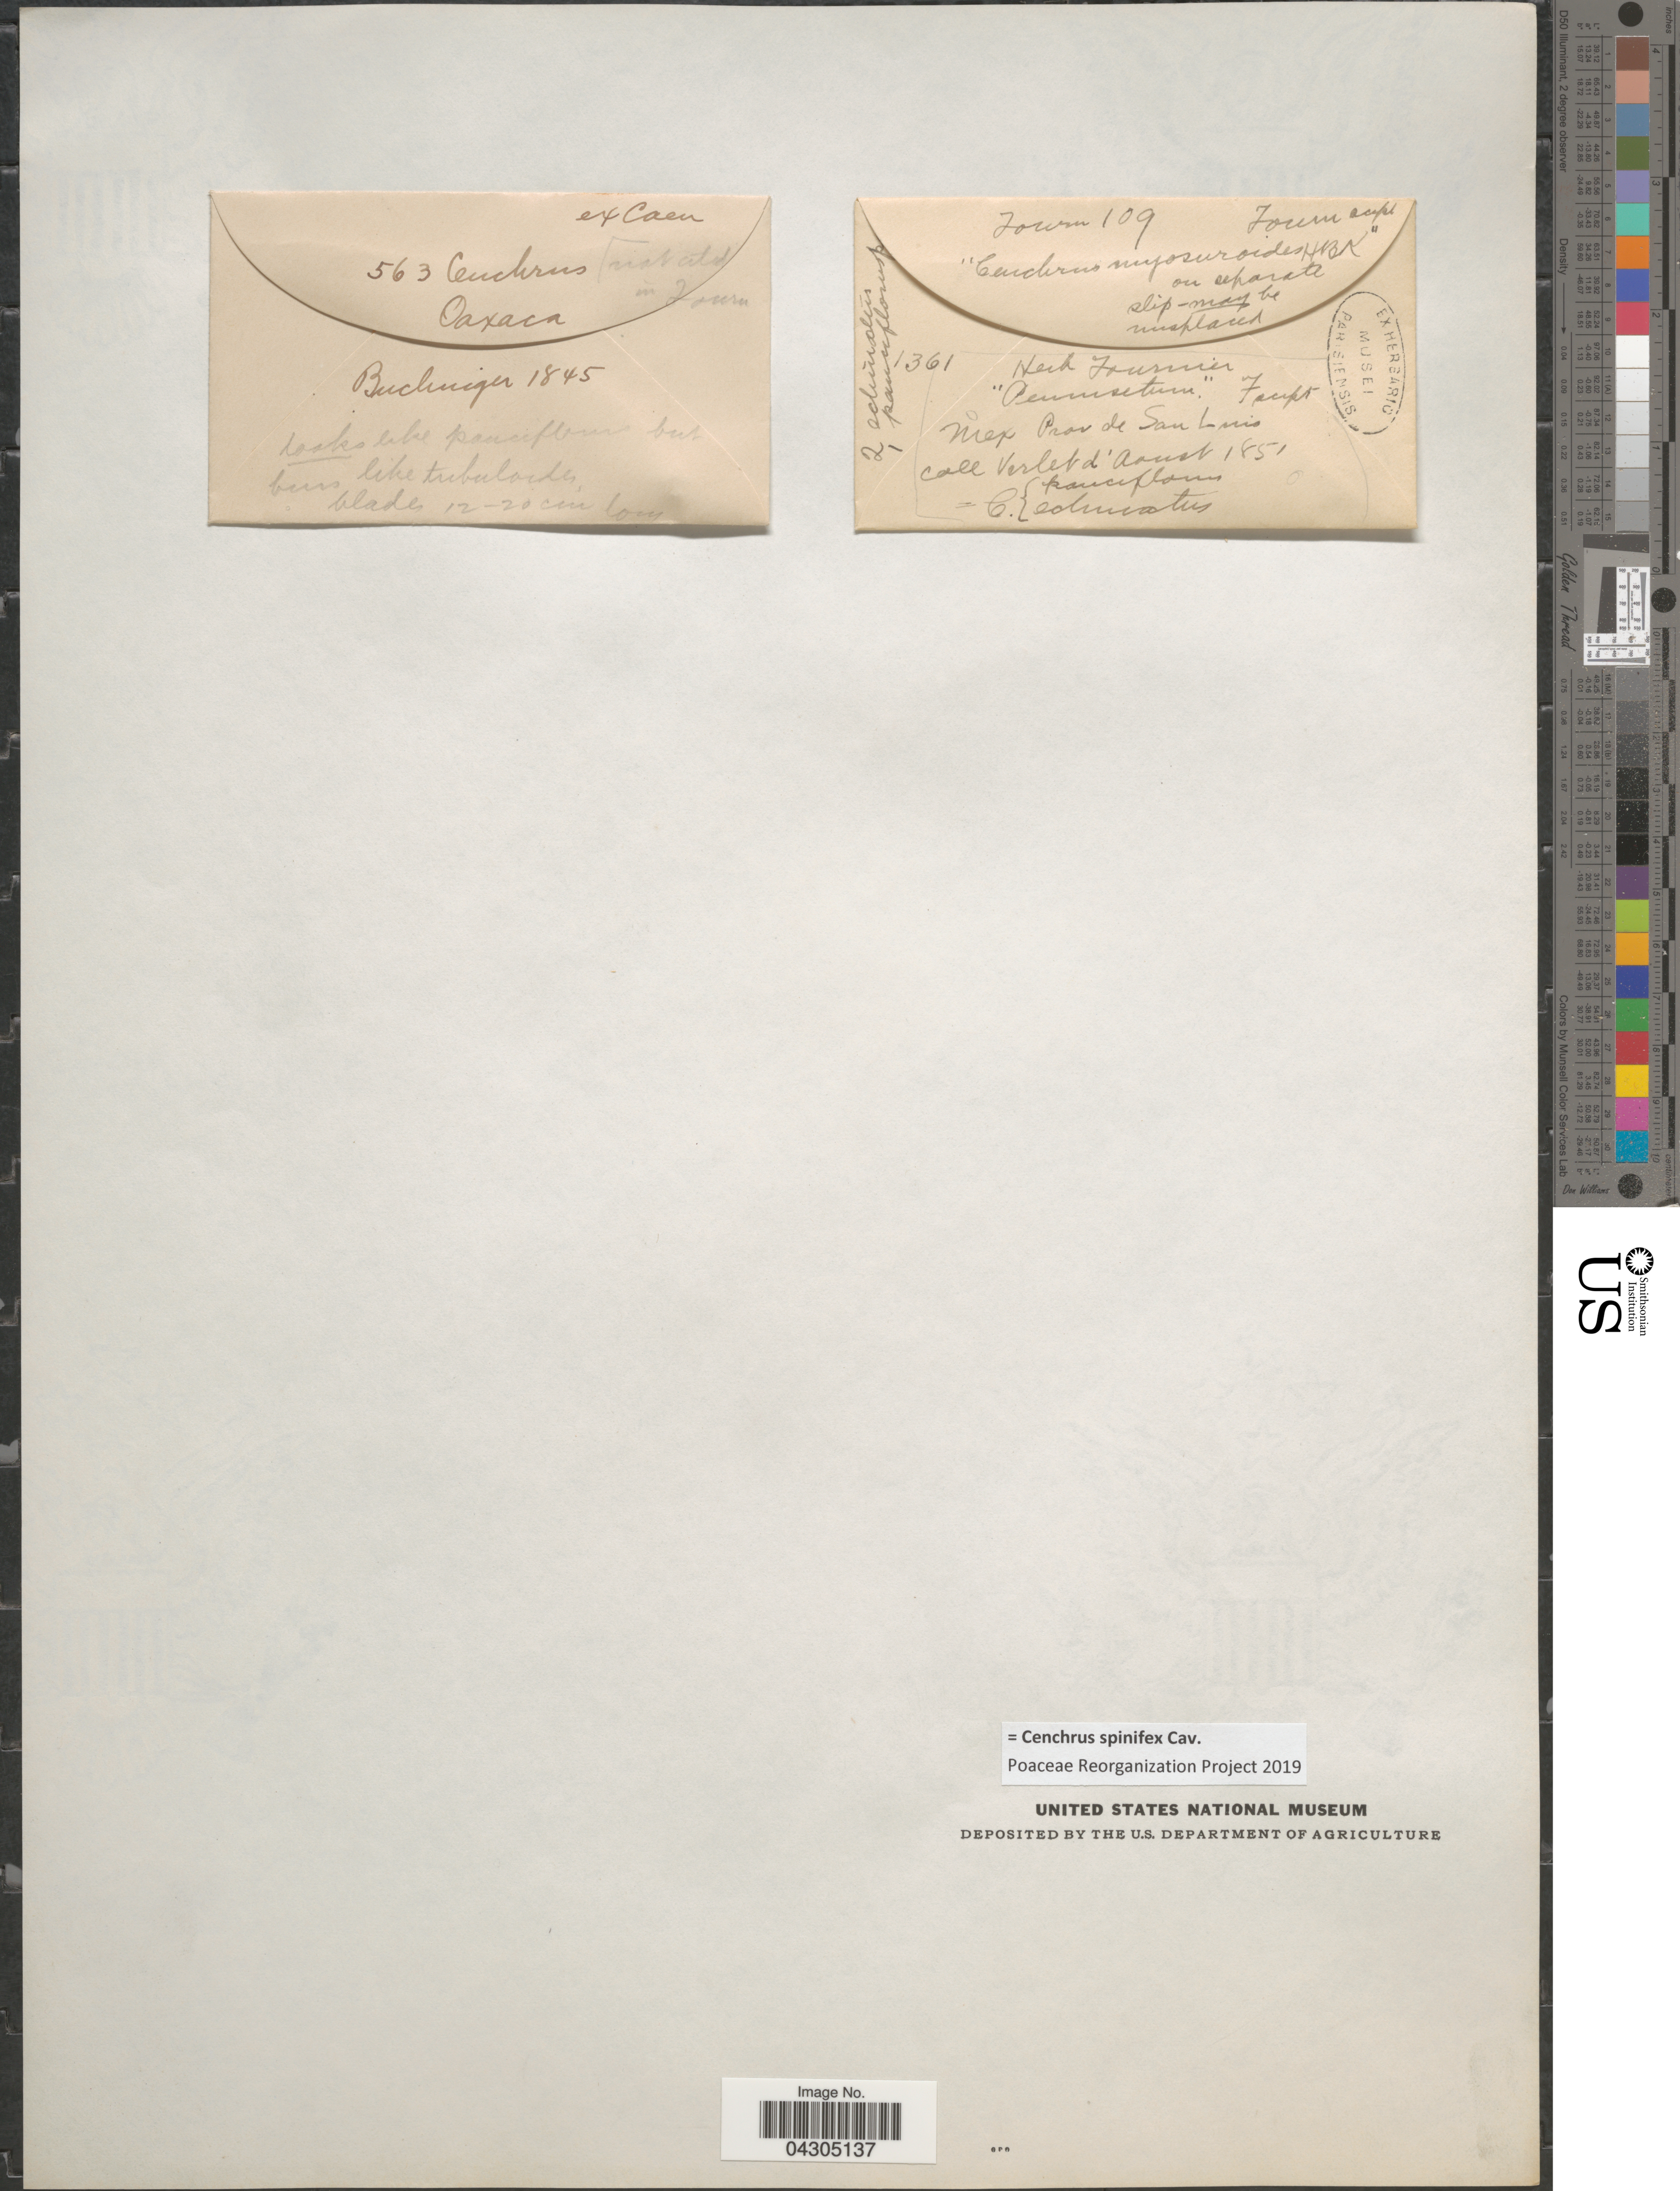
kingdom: Plantae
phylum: Tracheophyta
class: Liliopsida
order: Poales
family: Poaceae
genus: Cenchrus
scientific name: Cenchrus spinifex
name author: Cav.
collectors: Buchniger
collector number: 563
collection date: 1845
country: Mexico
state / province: Oaxaca